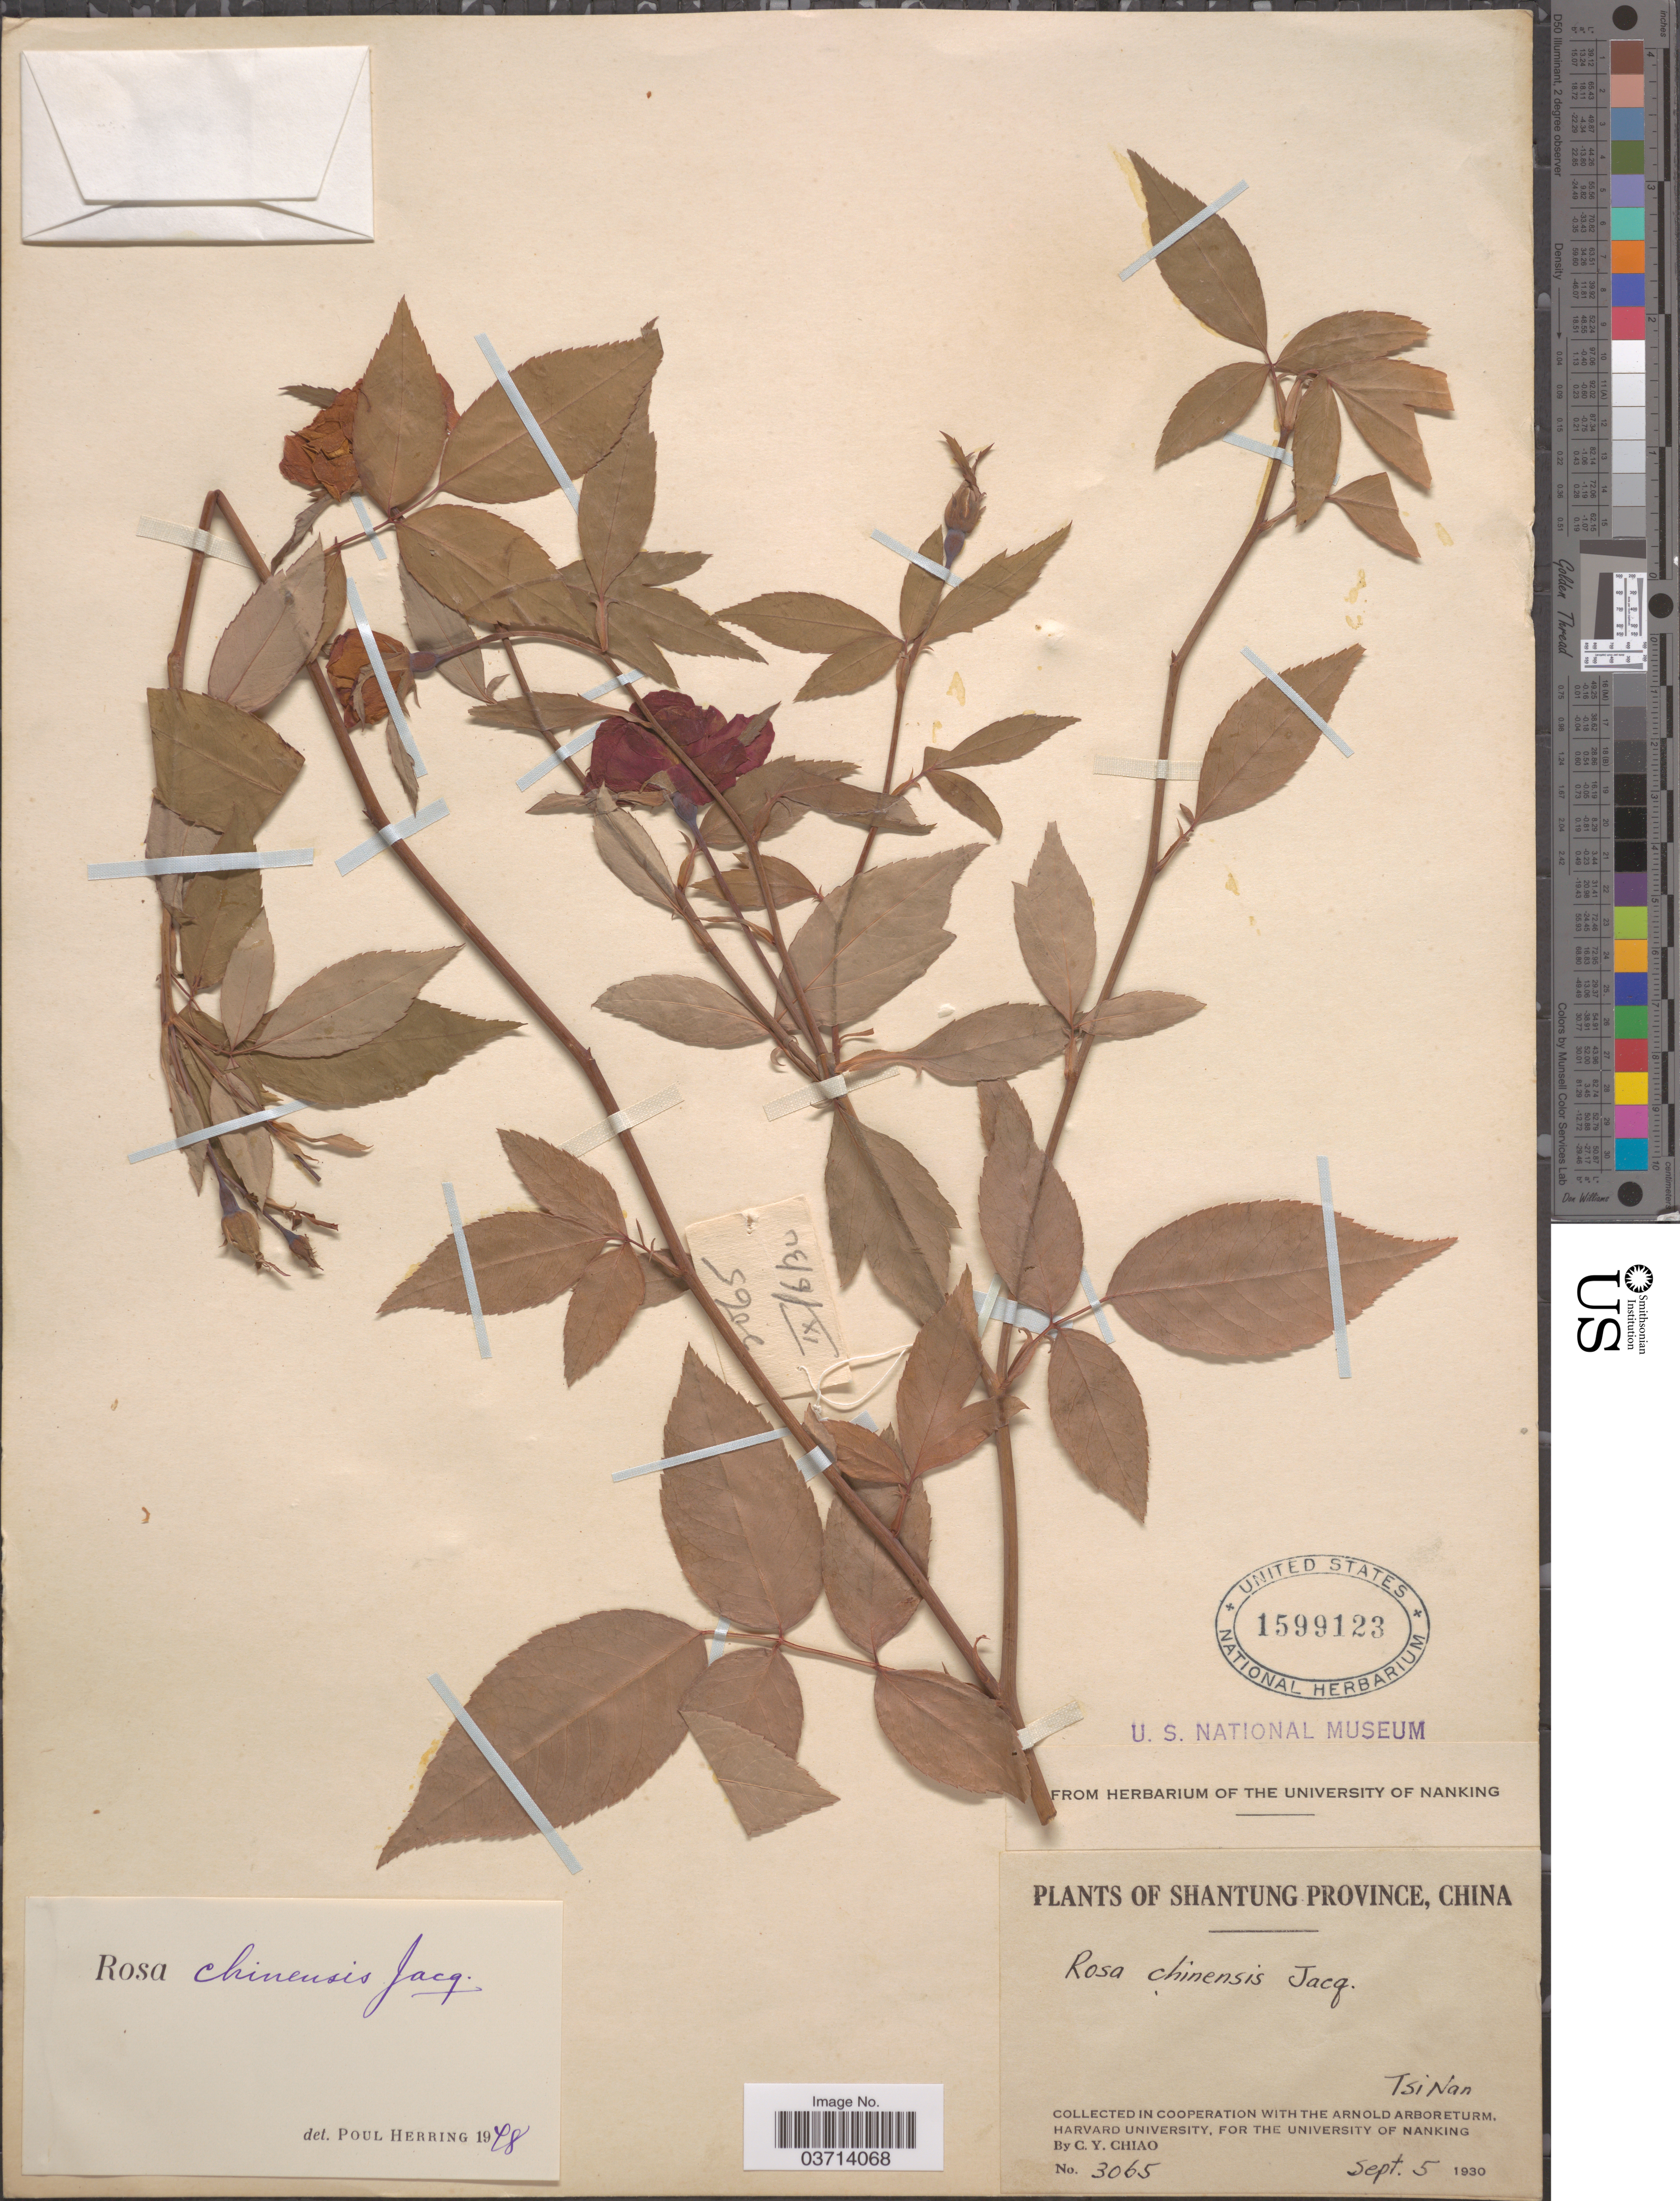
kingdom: Plantae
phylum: Tracheophyta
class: Magnoliopsida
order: Rosales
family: Rosaceae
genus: Rosa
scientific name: Rosa chinensis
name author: Jacq.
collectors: C. Y. Chiao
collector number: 3065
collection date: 1930-09-05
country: China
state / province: Shandong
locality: Shantung Province. Tsi Nan.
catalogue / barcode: US 1599123